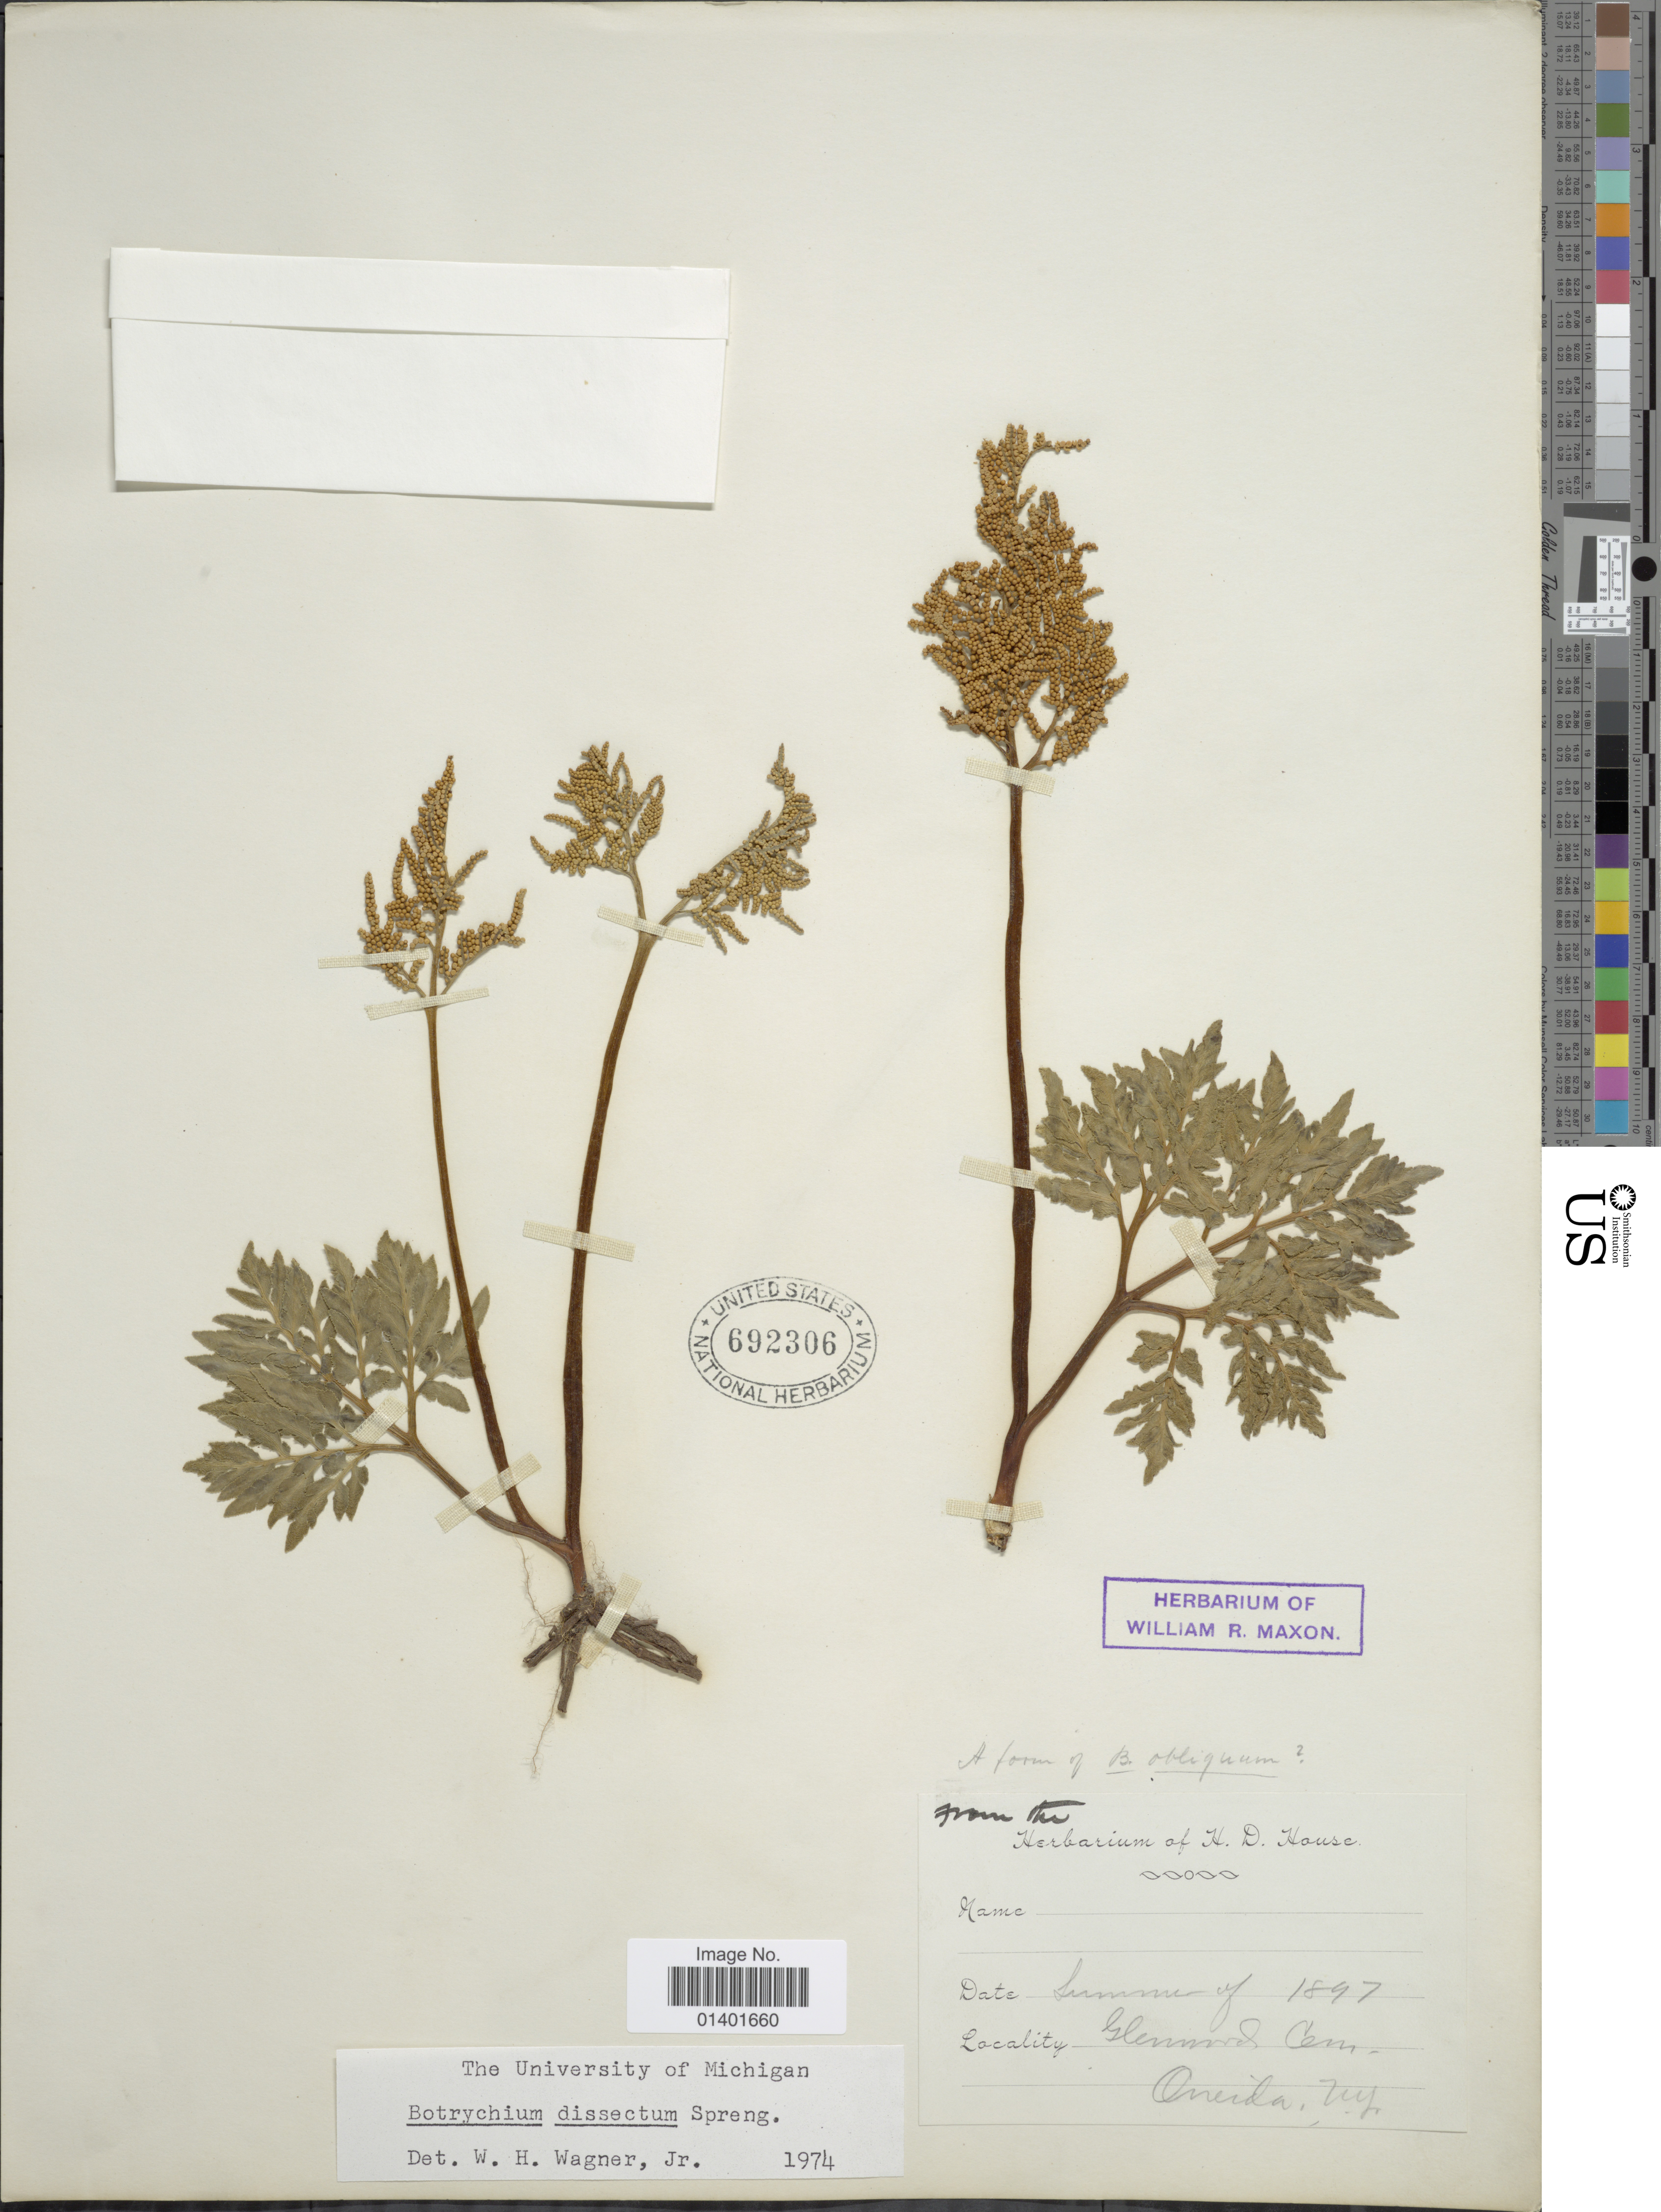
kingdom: Plantae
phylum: Tracheophyta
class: Polypodiopsida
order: Ophioglossales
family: Ophioglossaceae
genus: Botrychium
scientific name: Botrychium dissectum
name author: Spreng.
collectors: ex herb. H. D. House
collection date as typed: Summer of 1897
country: United States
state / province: New York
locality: Glenwood Cem. Oneida.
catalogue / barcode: US 692306